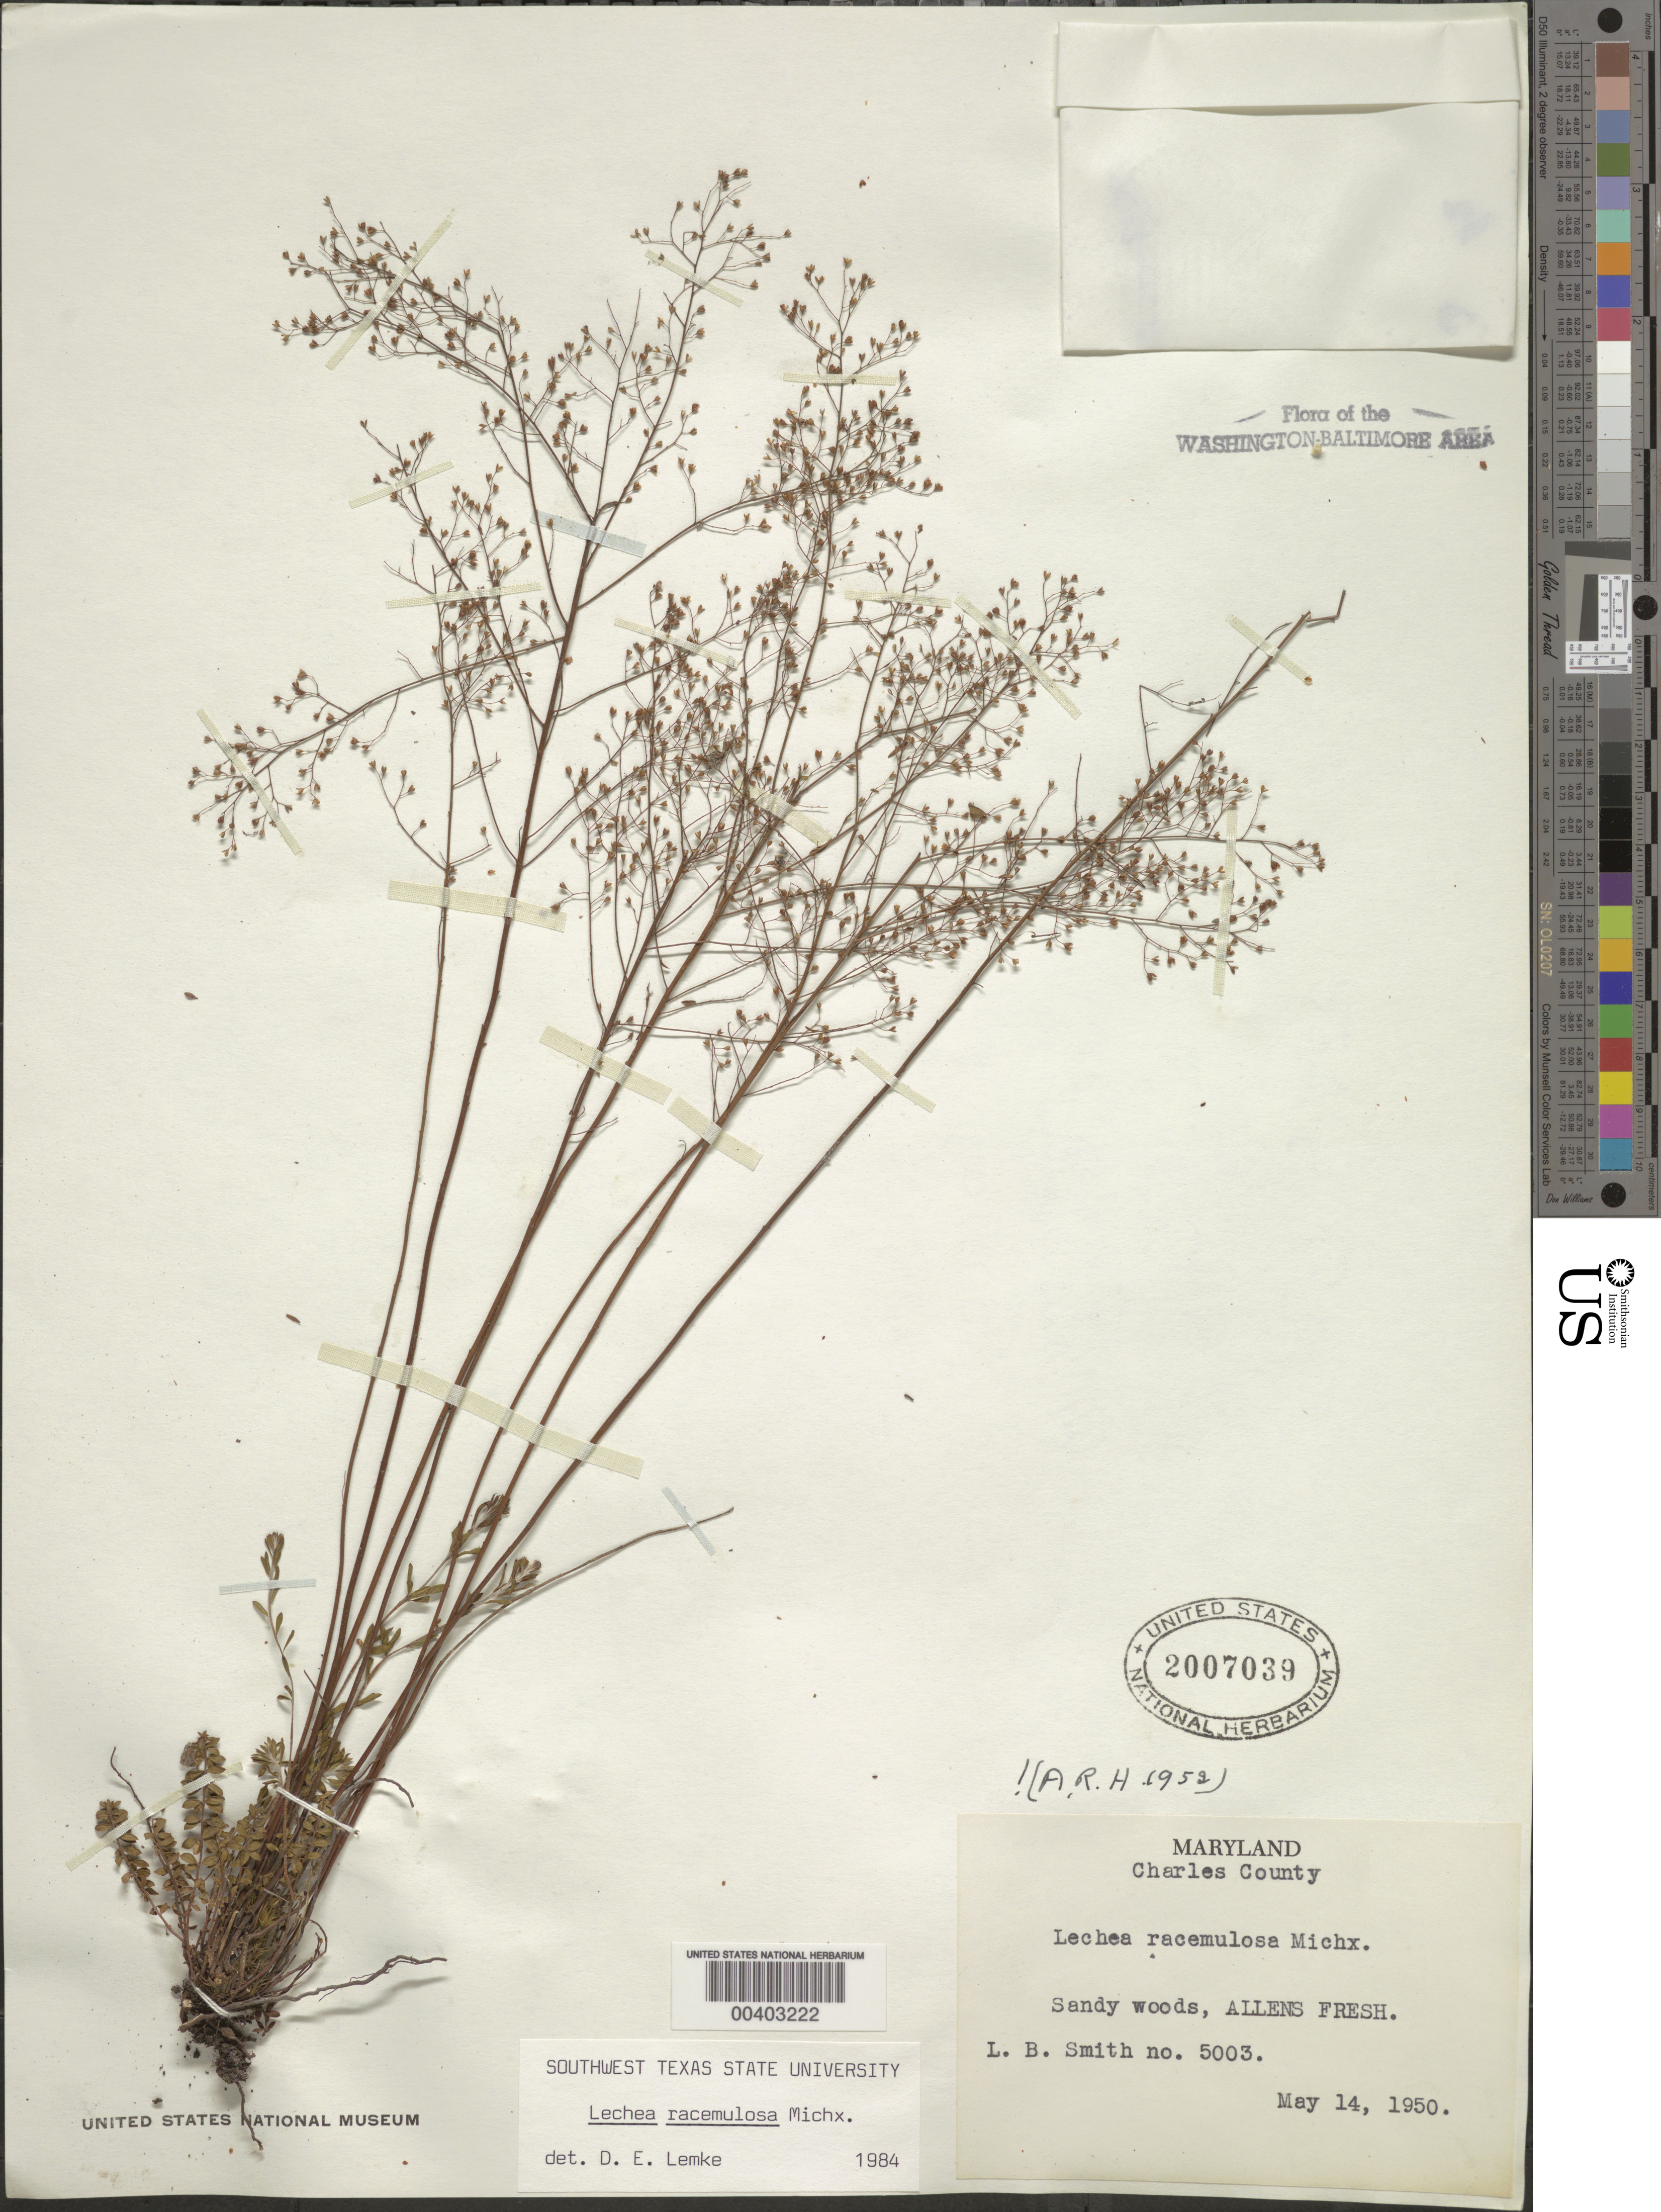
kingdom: Plantae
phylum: Tracheophyta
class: Magnoliopsida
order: Malvales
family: Cistaceae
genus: Lechea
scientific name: Lechea racemulosa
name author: Michx.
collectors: L. Smith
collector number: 5003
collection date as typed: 14 May 1950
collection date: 1950-05-14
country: United States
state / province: Maryland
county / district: Charles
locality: Allens Fresh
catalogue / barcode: US 2007039